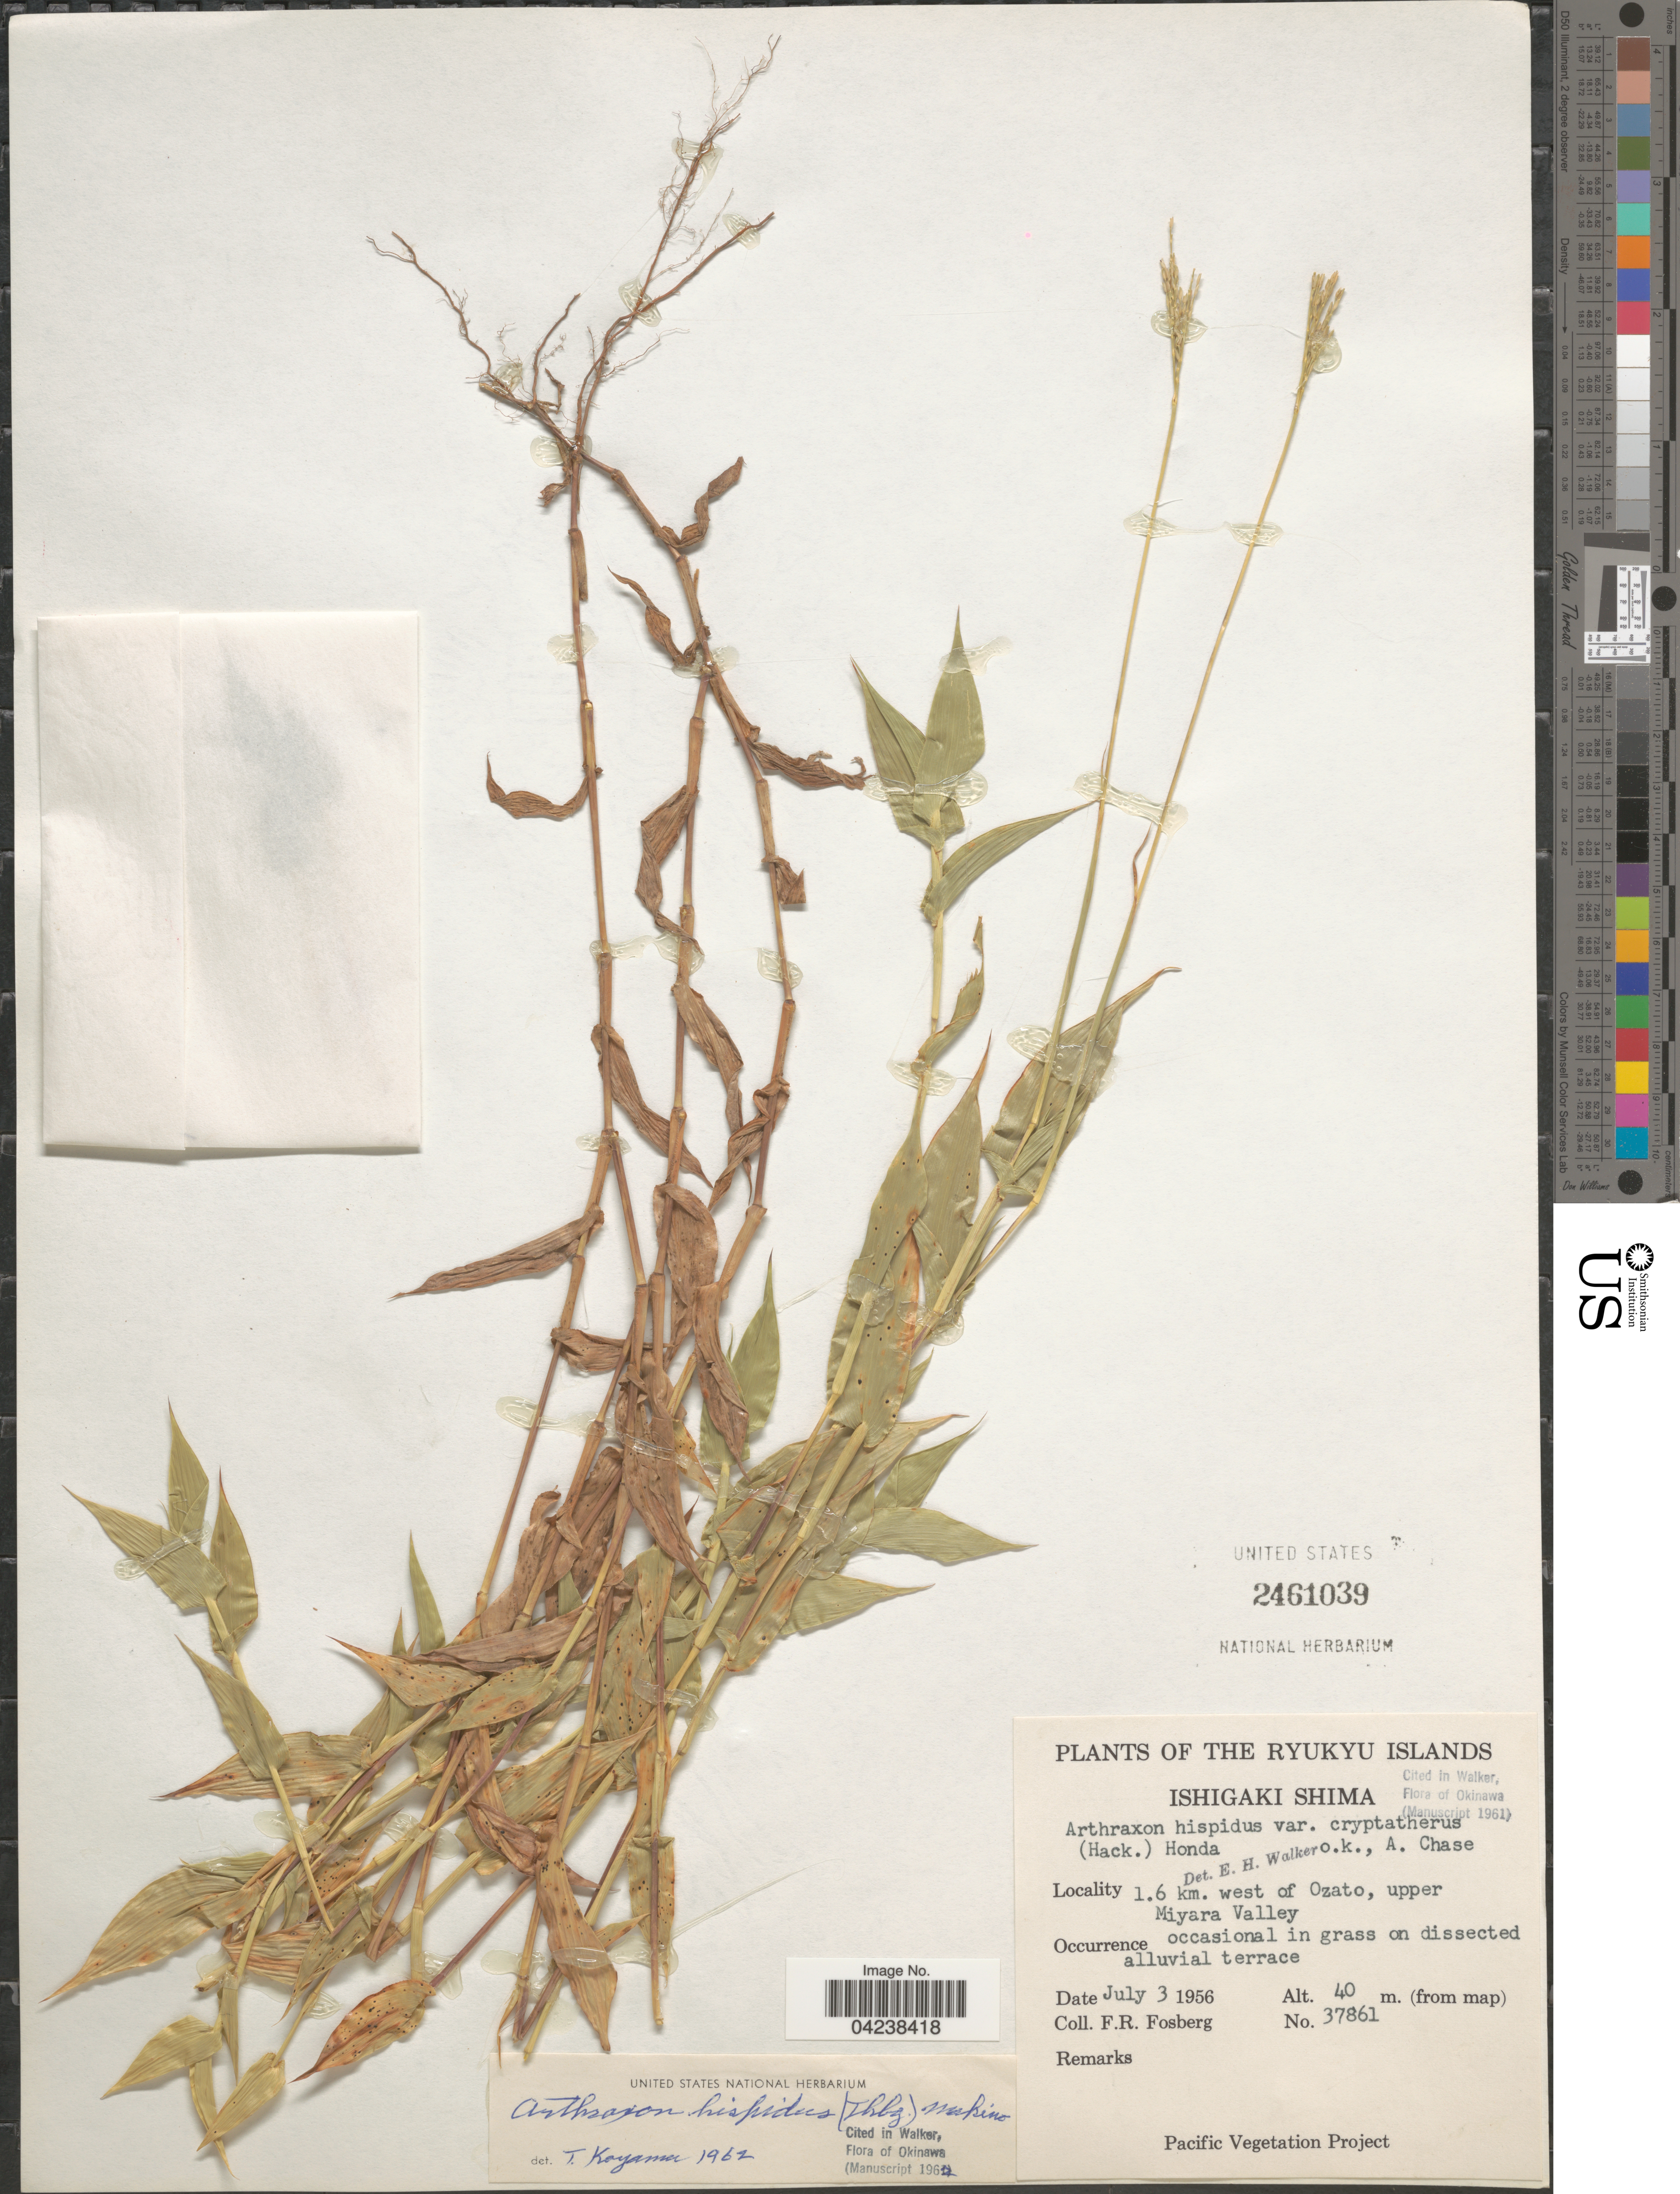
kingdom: Plantae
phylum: Tracheophyta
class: Liliopsida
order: Poales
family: Poaceae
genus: Arthraxon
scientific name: Arthraxon hispidus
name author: (Thunb.) Makino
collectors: F. R. Fosberg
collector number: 37861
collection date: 1956-07-03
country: Japan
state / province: Okinawa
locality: The Ryukyu Islands. Ishigaki Shima. 1.6 km. west of Ozato, upper Miyara Valley.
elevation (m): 40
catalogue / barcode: US 2461039